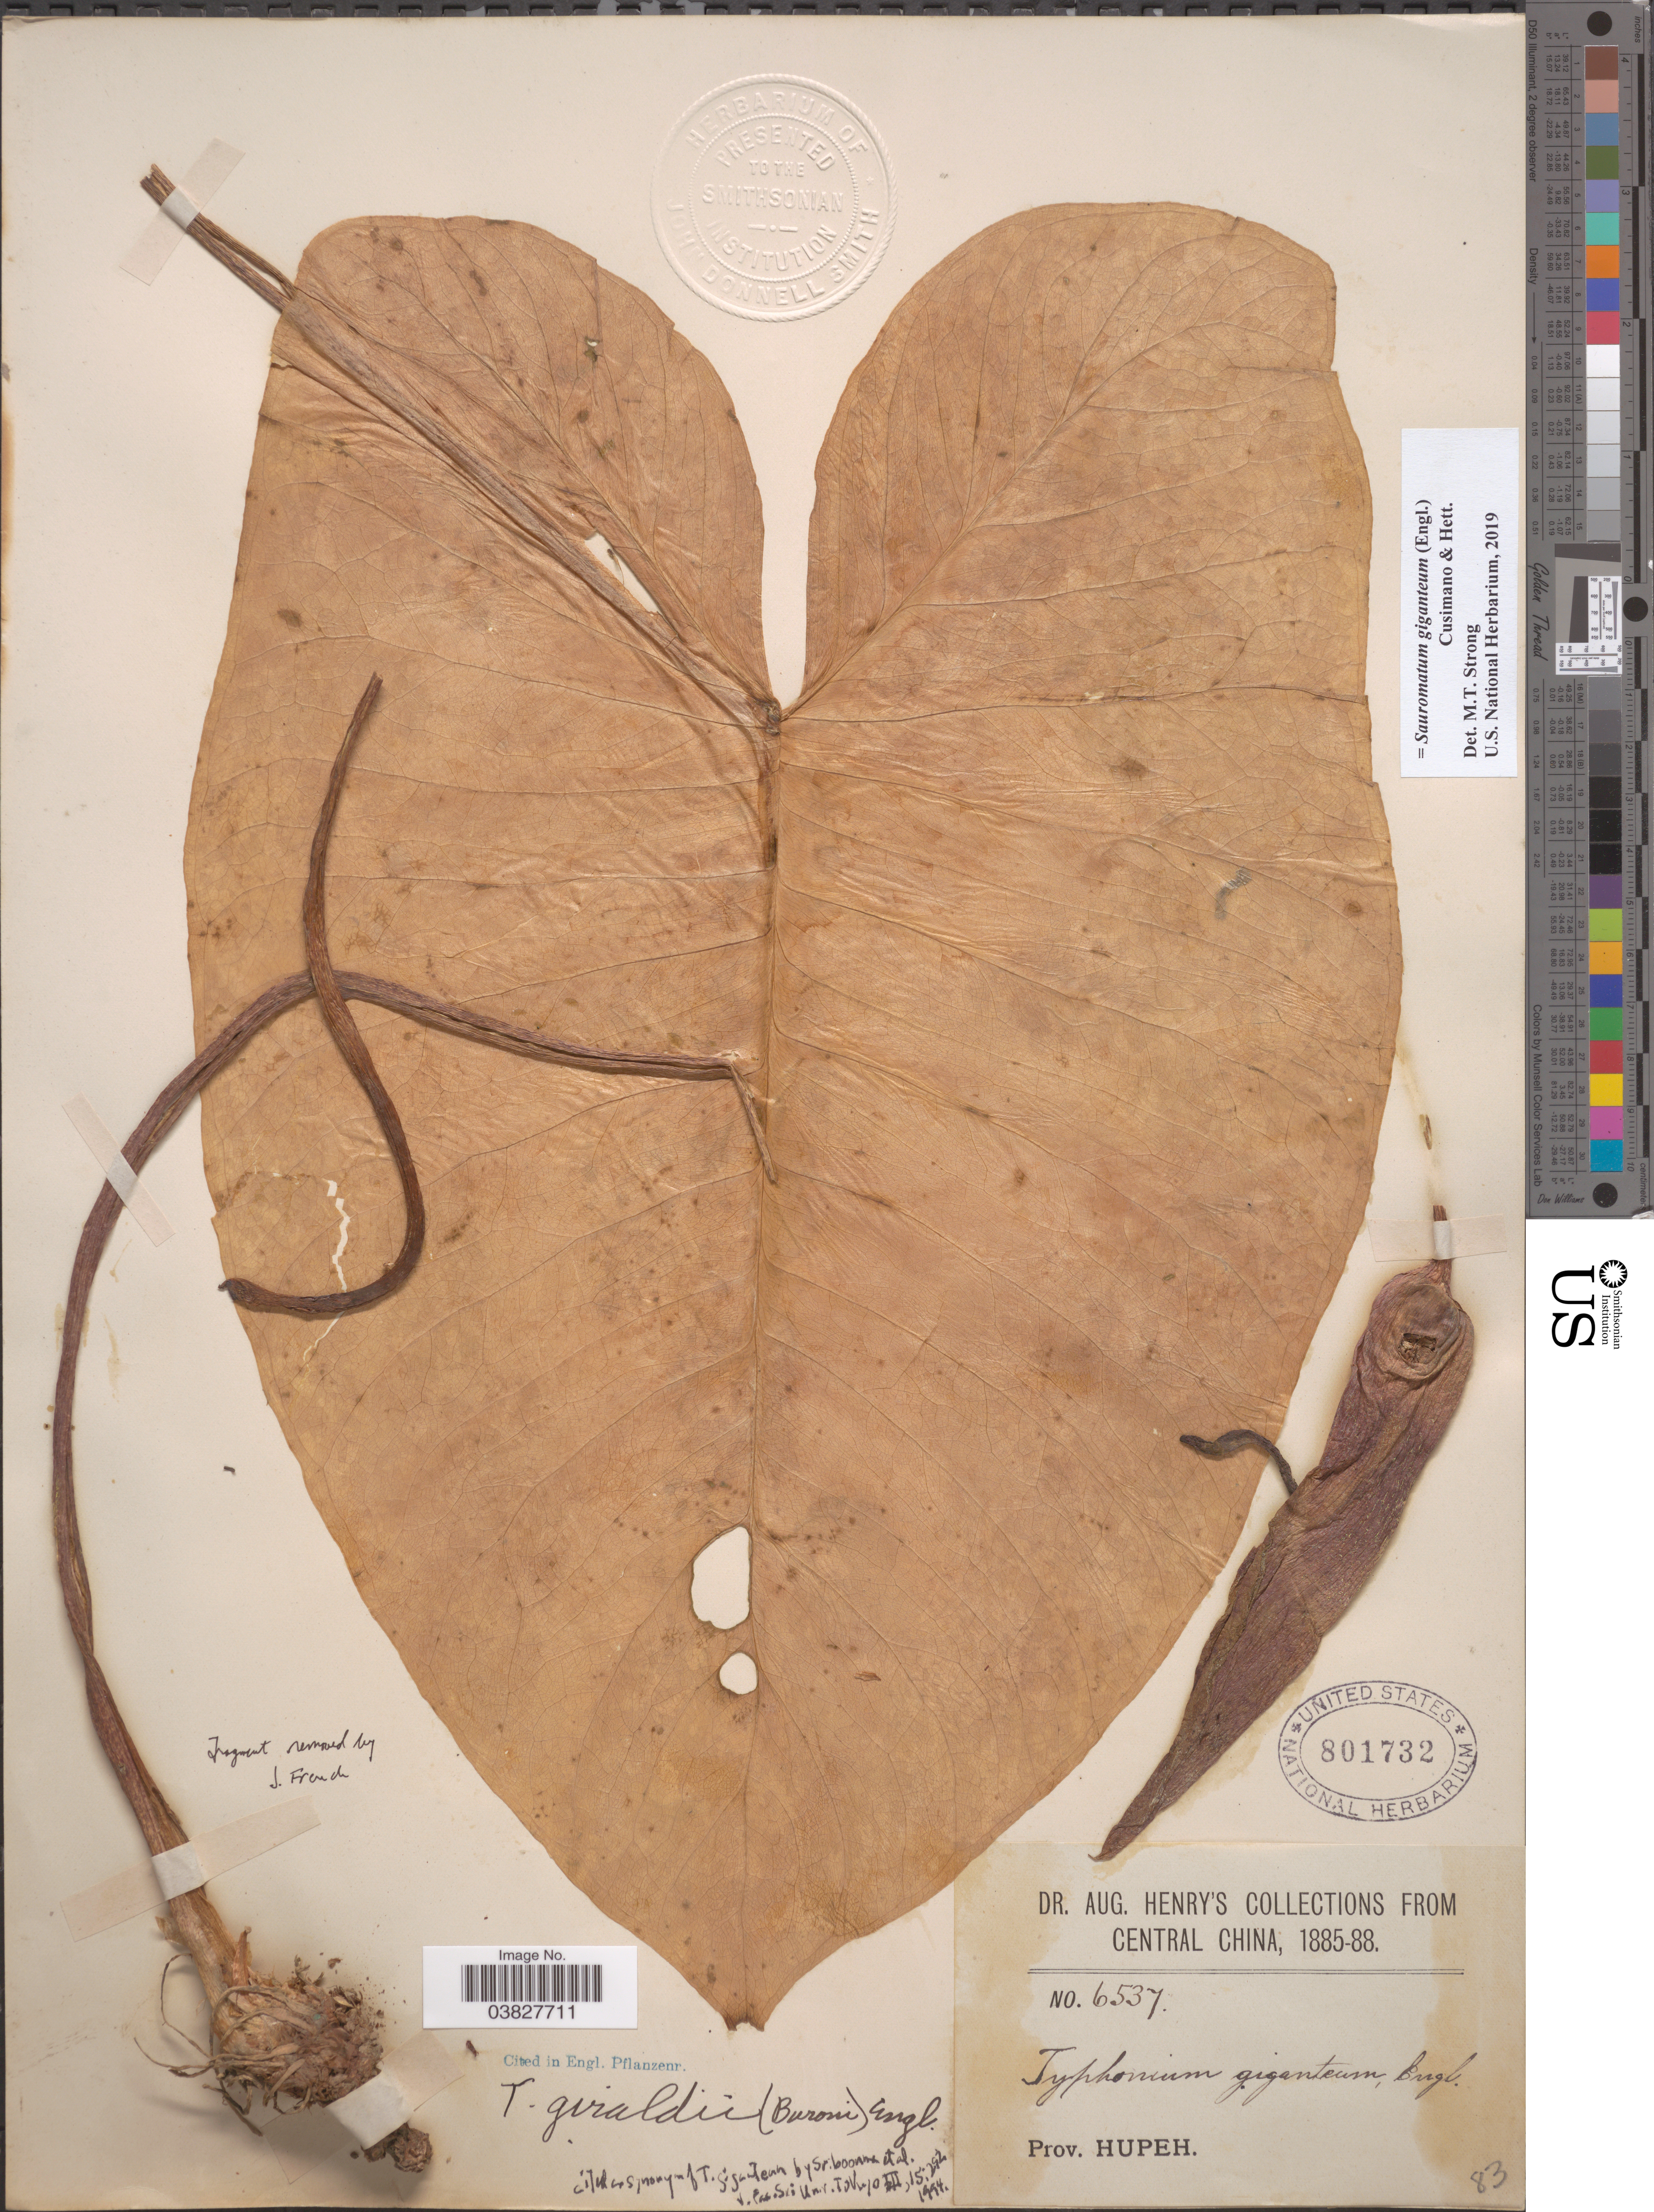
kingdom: Plantae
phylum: Tracheophyta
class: Liliopsida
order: Alismatales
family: Araceae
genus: Sauromatum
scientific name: Sauromatum giganteum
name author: (Engl.) Cusimano & Hett.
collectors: A. Henry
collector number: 6537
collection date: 1885/1888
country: China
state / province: Hubei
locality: Central China. Prov. Hupeh.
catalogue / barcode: US 801732